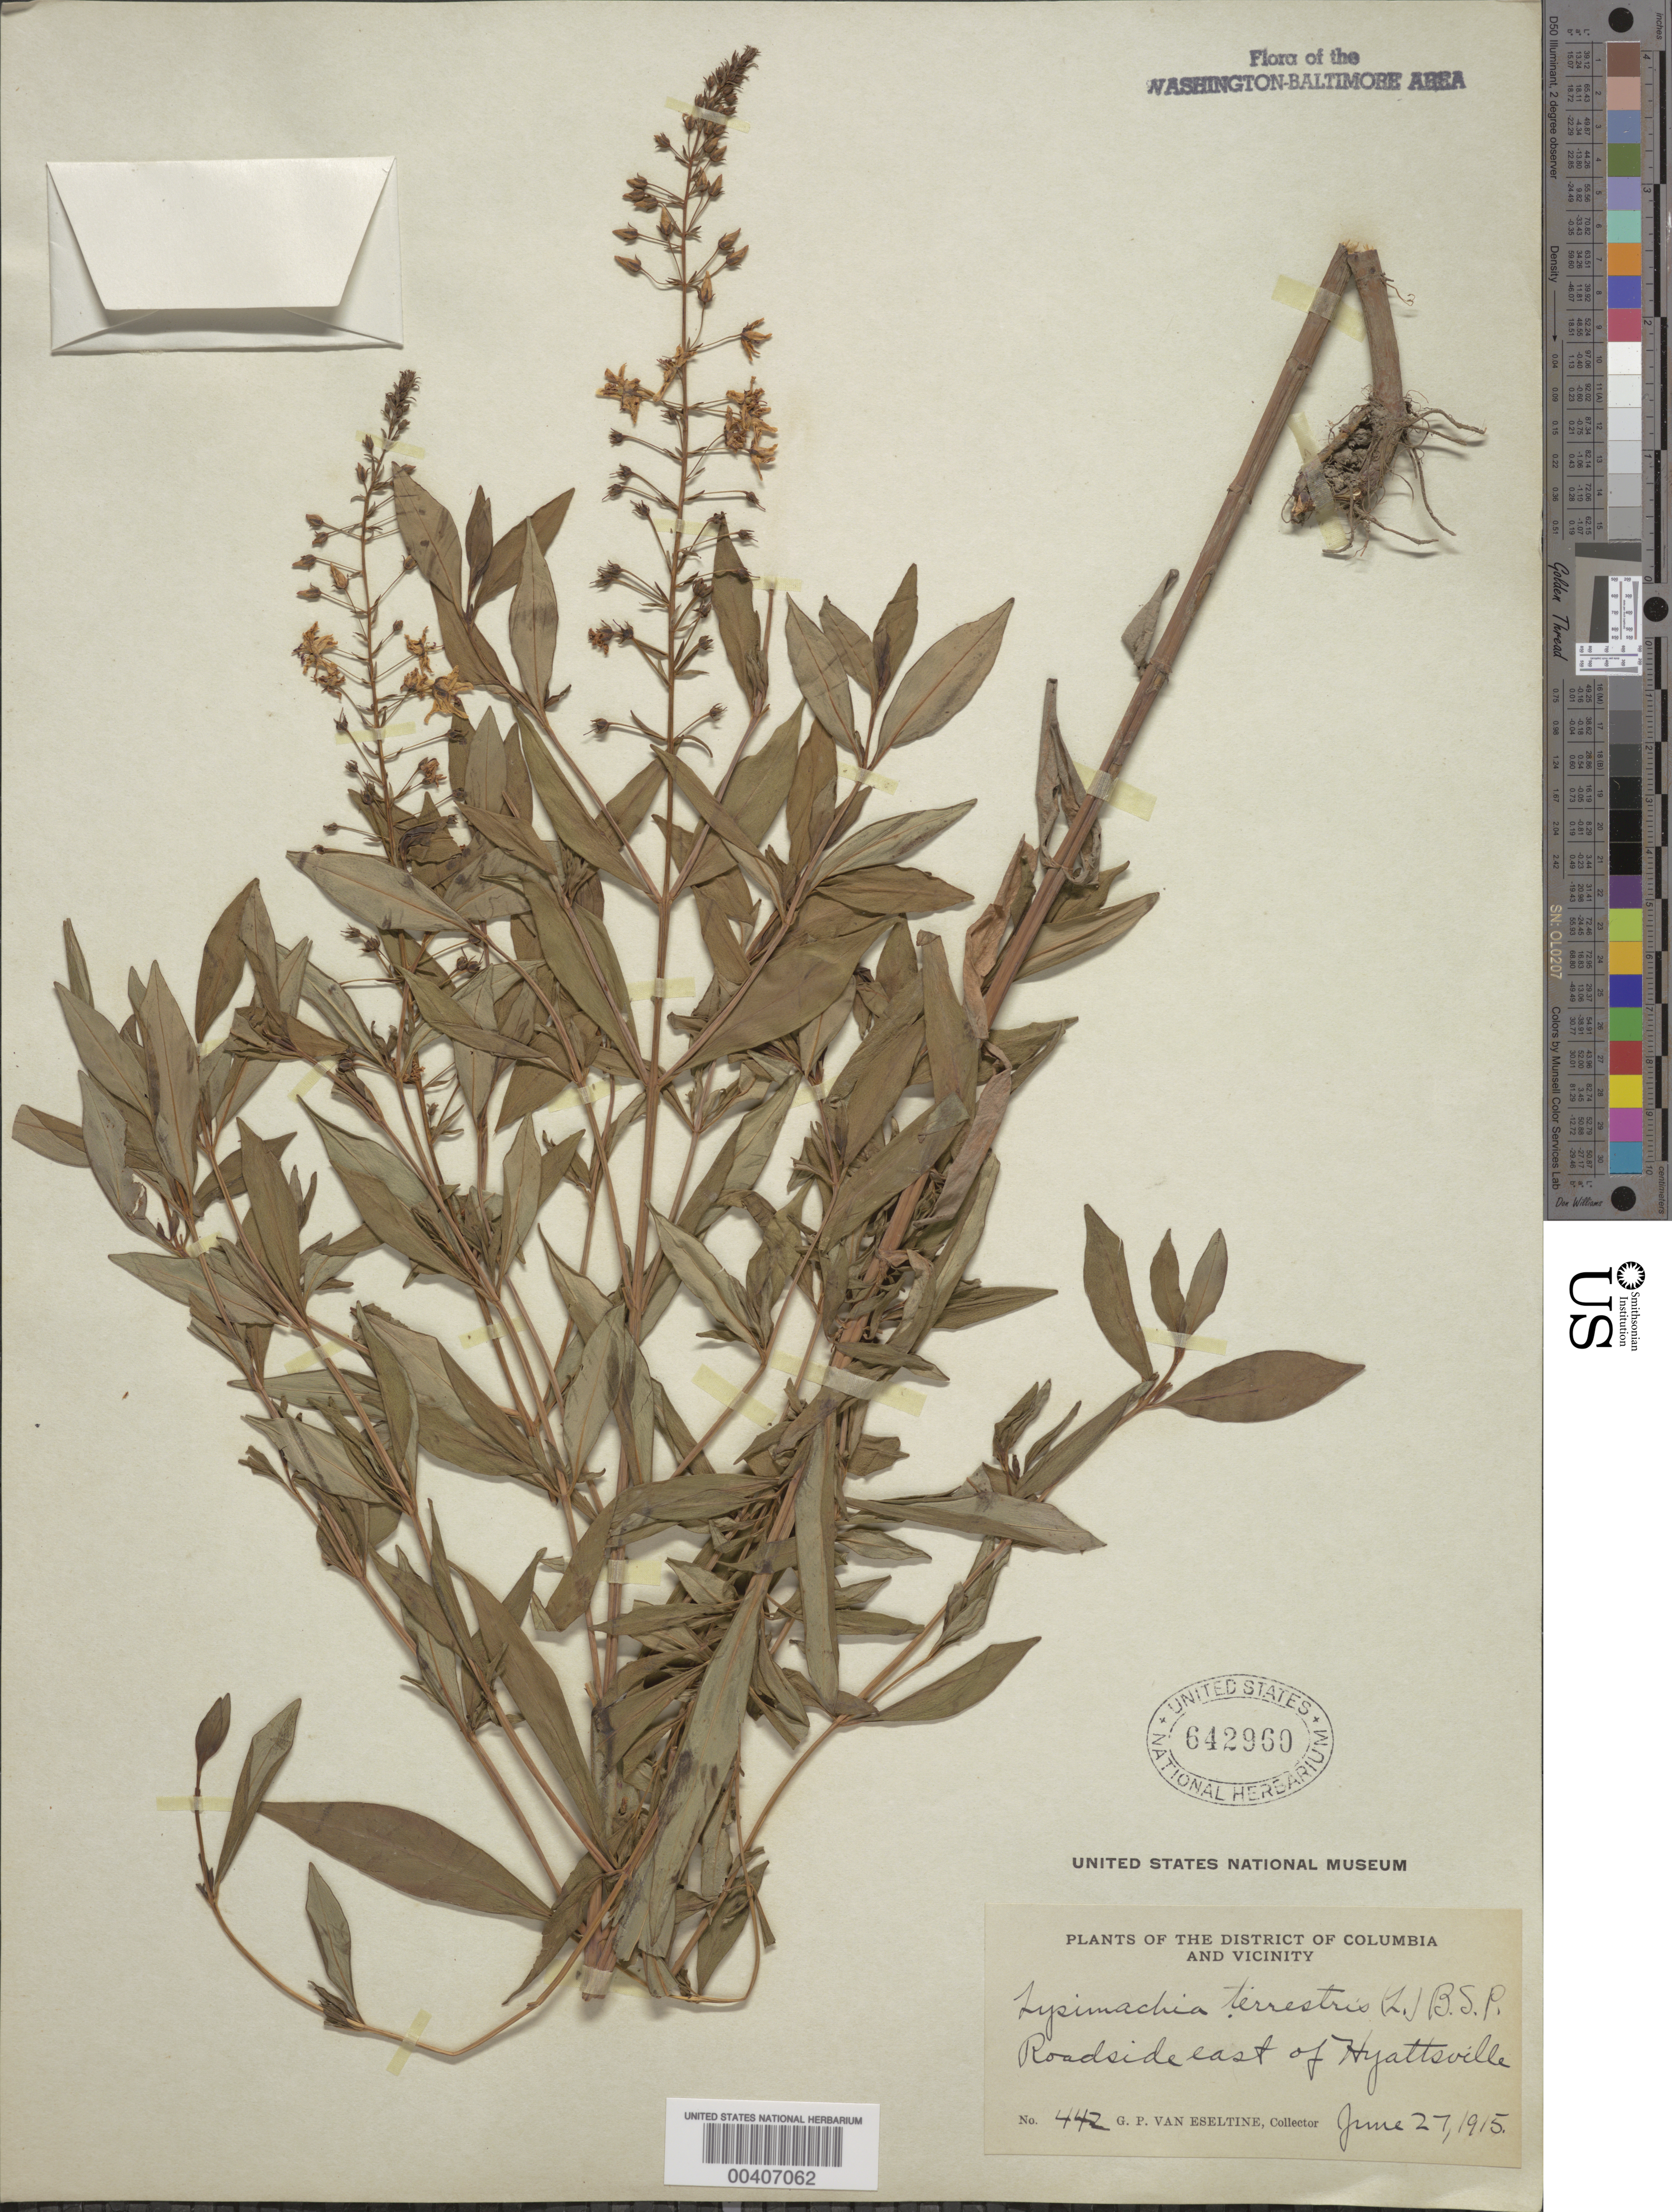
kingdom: Plantae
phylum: Tracheophyta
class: Magnoliopsida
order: Ericales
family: Primulaceae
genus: Lysimachia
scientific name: Lysimachia terrestris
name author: (L.) Britton, Stearns & Poggenb.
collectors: G. P. Van Eseltine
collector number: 442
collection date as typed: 27 Jun 1915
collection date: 1915-06-27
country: United States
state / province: Maryland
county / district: Prince George's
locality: East of Hyattsville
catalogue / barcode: US 642960